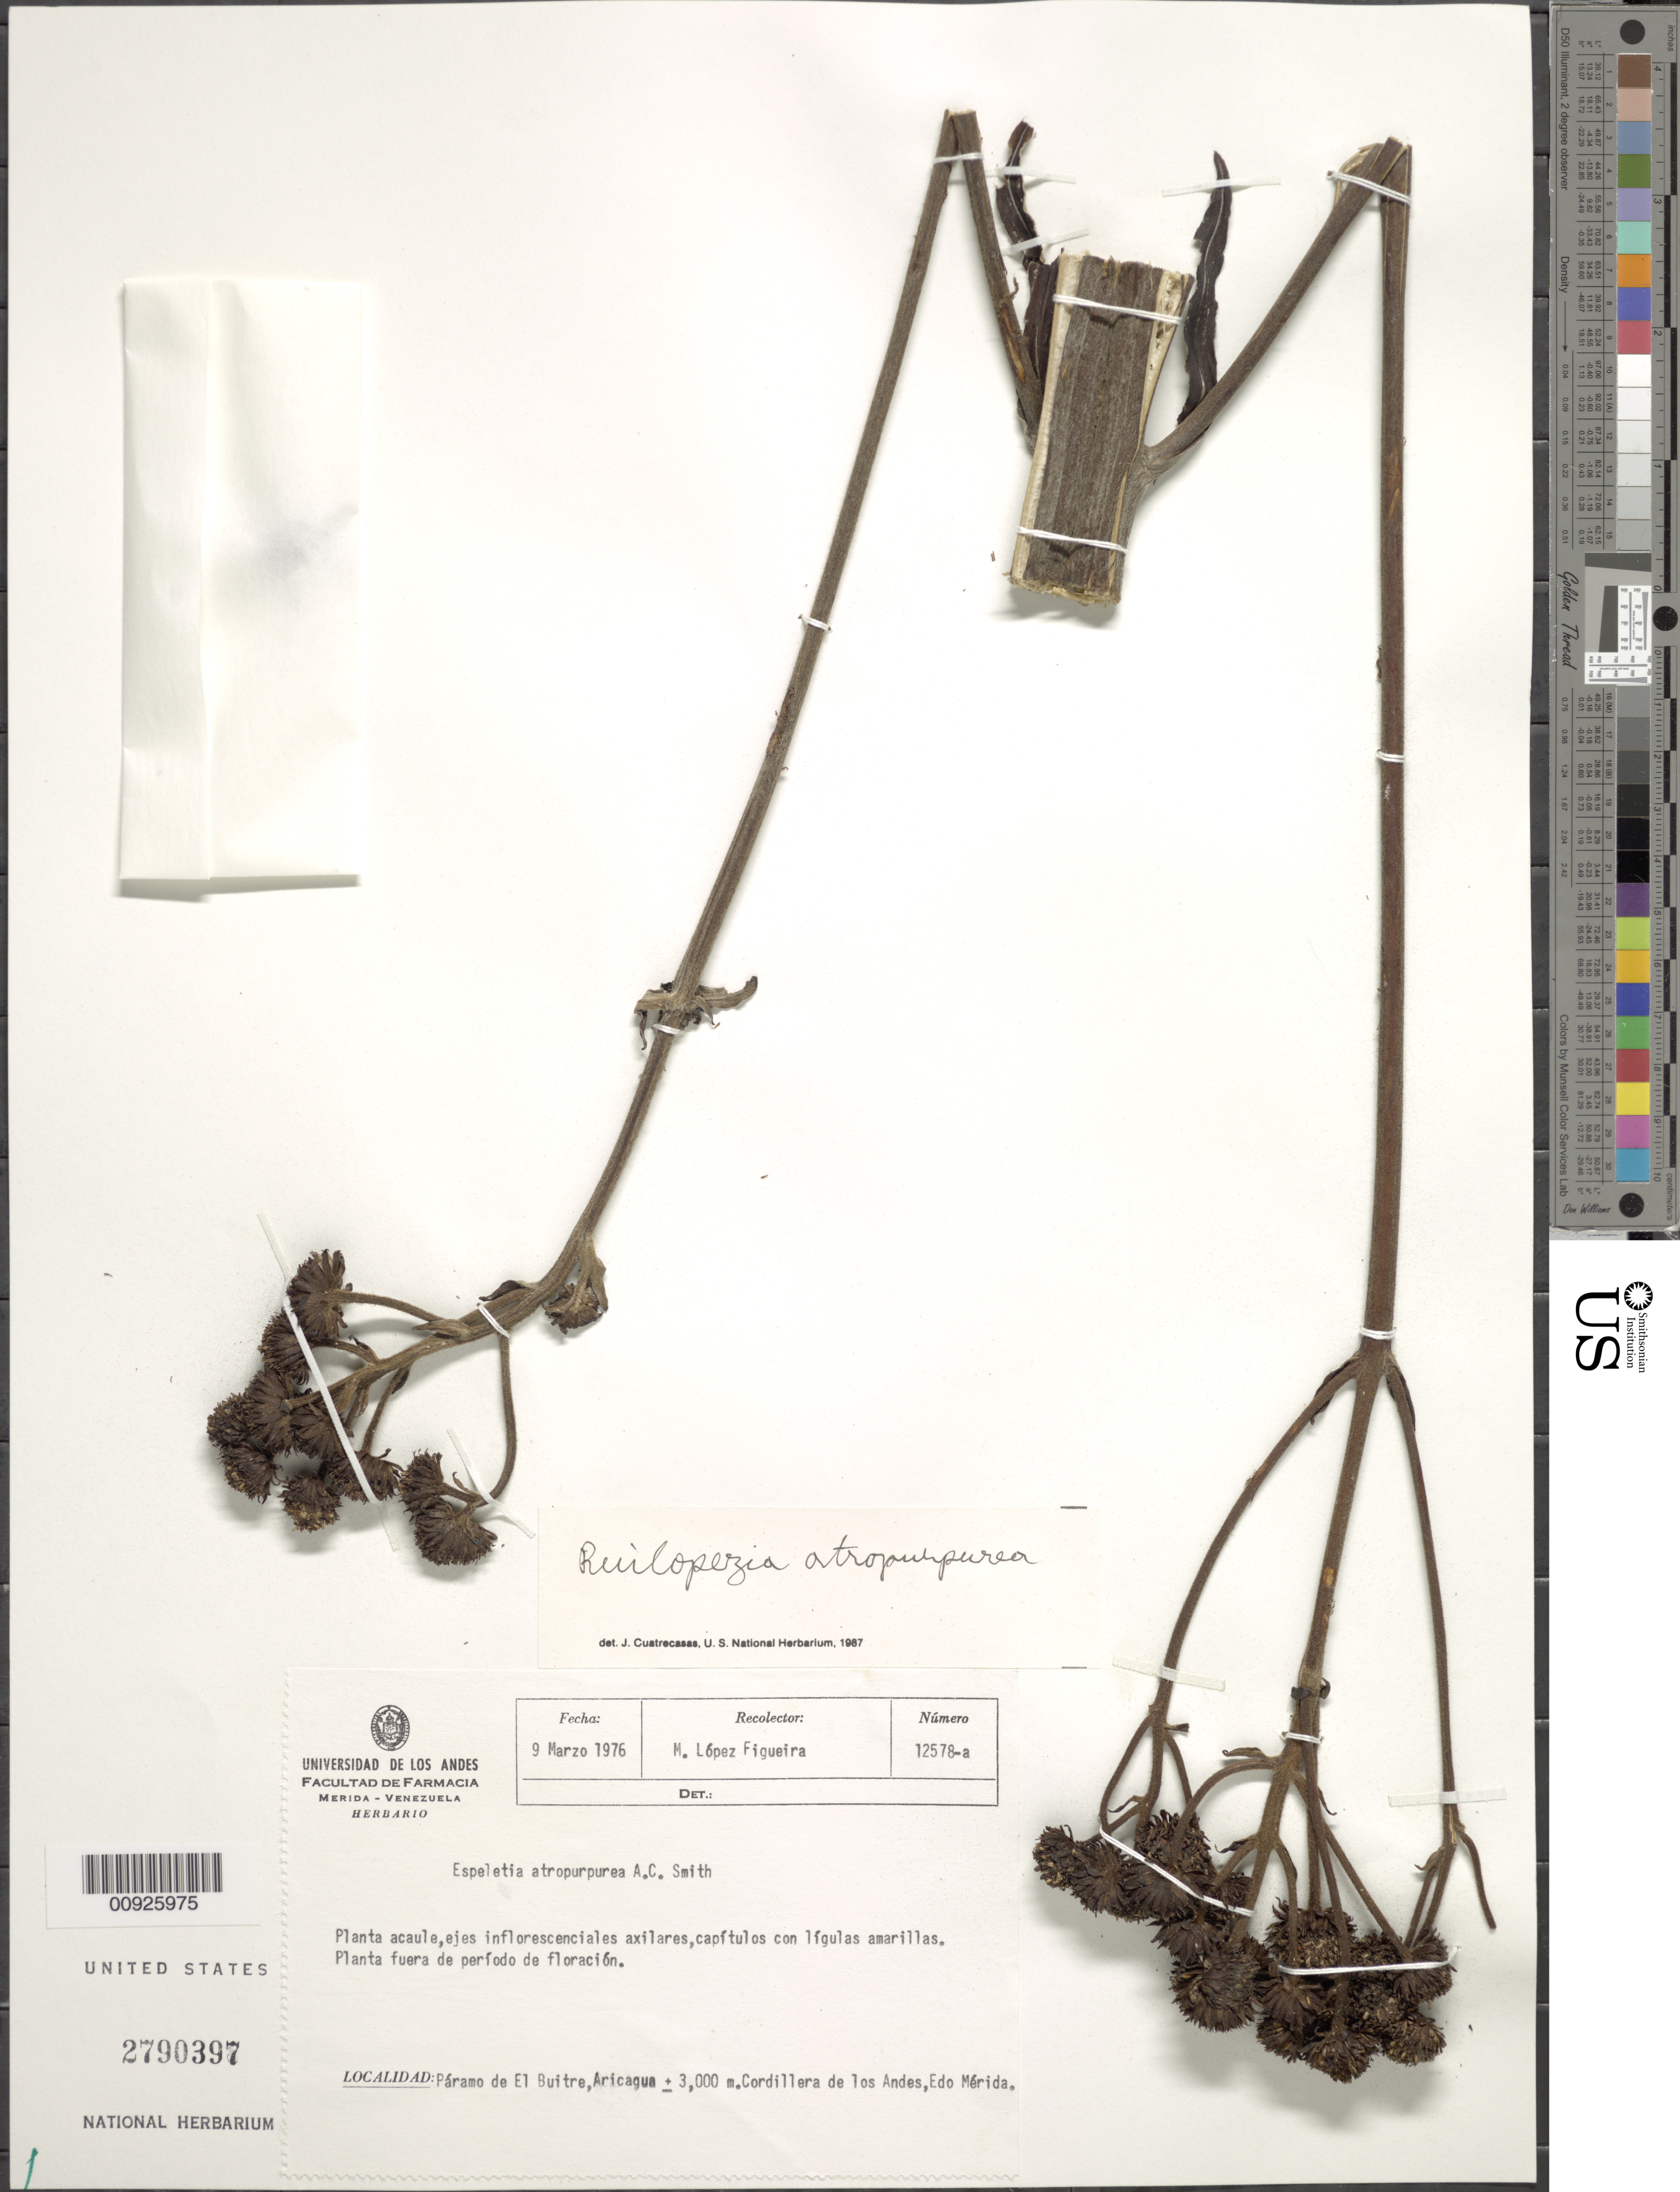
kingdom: Plantae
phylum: Tracheophyta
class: Magnoliopsida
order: Asterales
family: Asteraceae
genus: Ruilopezia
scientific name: Ruilopezia atropurpurea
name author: (A.C. Sm.) Cuatrec.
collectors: M. López Figueiras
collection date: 1976-03-09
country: Venezuela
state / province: Mérida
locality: P. de El Buitre. Aricagua, Cordillera de los Andes.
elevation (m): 3000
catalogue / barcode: US 2790397